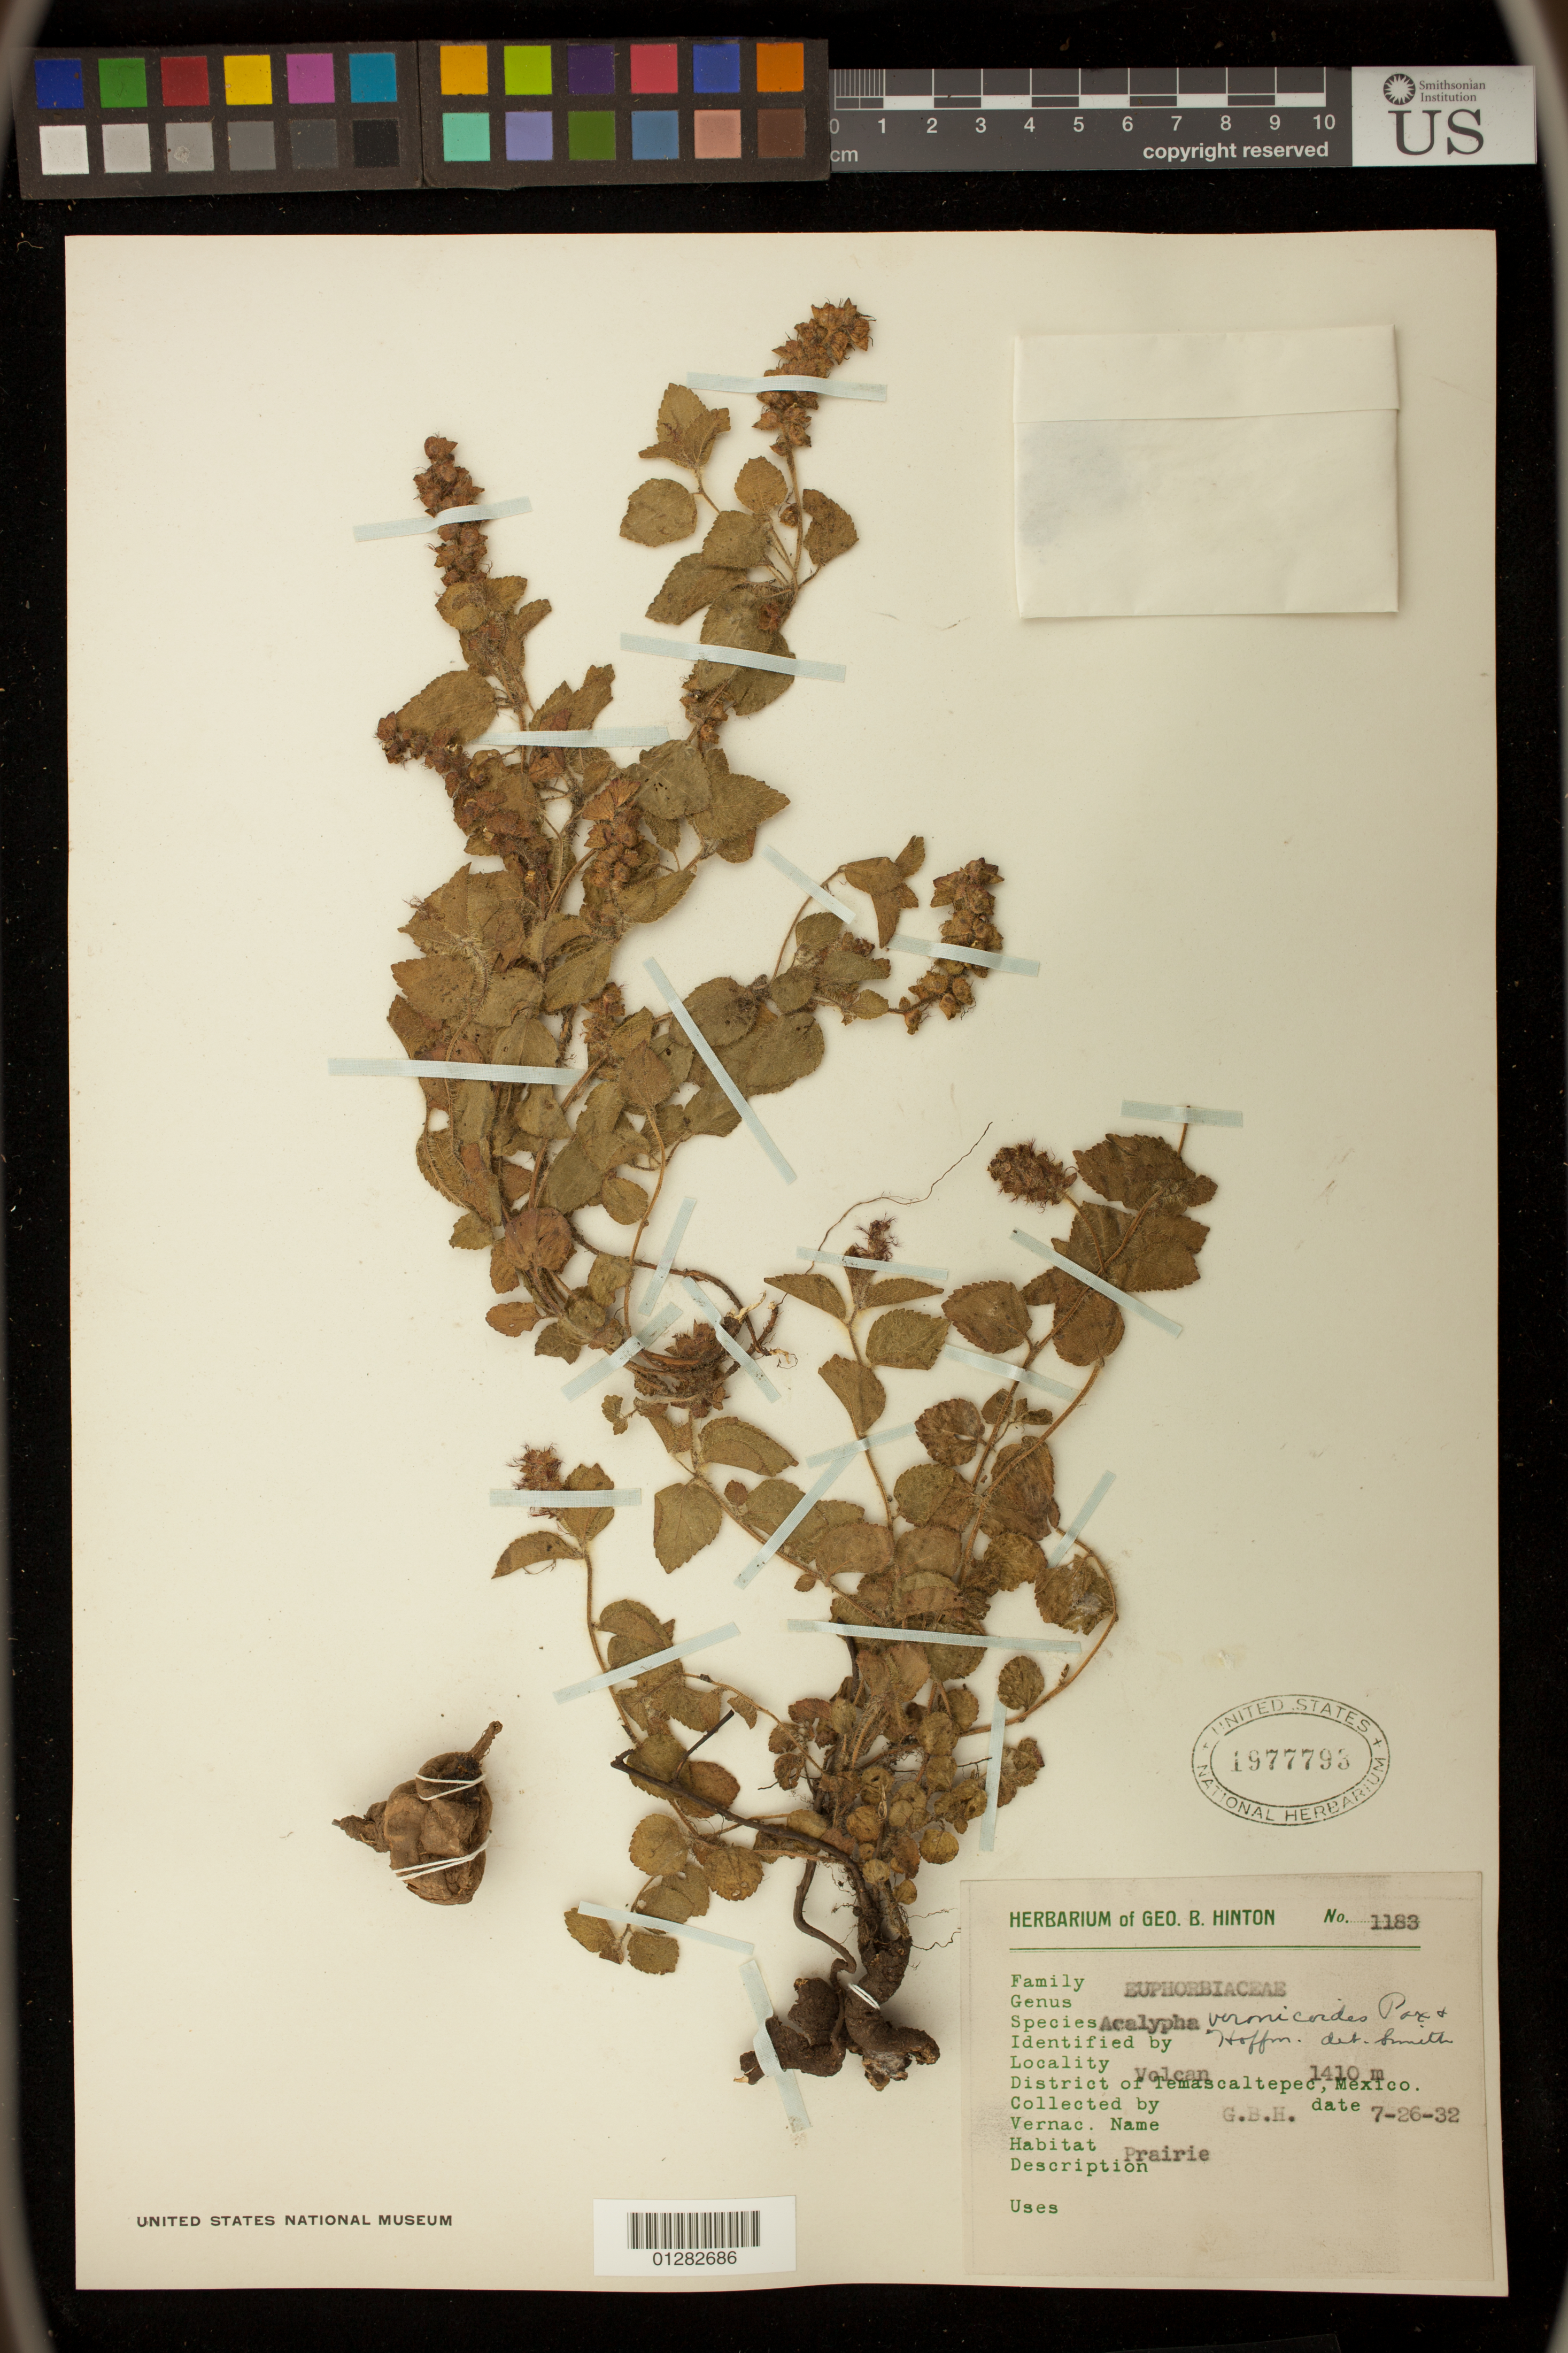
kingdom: Plantae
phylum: Tracheophyta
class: Magnoliopsida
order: Malpighiales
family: Euphorbiaceae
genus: Acalypha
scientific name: Acalypha veronicoide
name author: Pax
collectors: F. Nicolas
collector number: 1183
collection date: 1932-07-26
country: Mexico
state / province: México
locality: Temascaltepec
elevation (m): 1410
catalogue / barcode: US 1977793